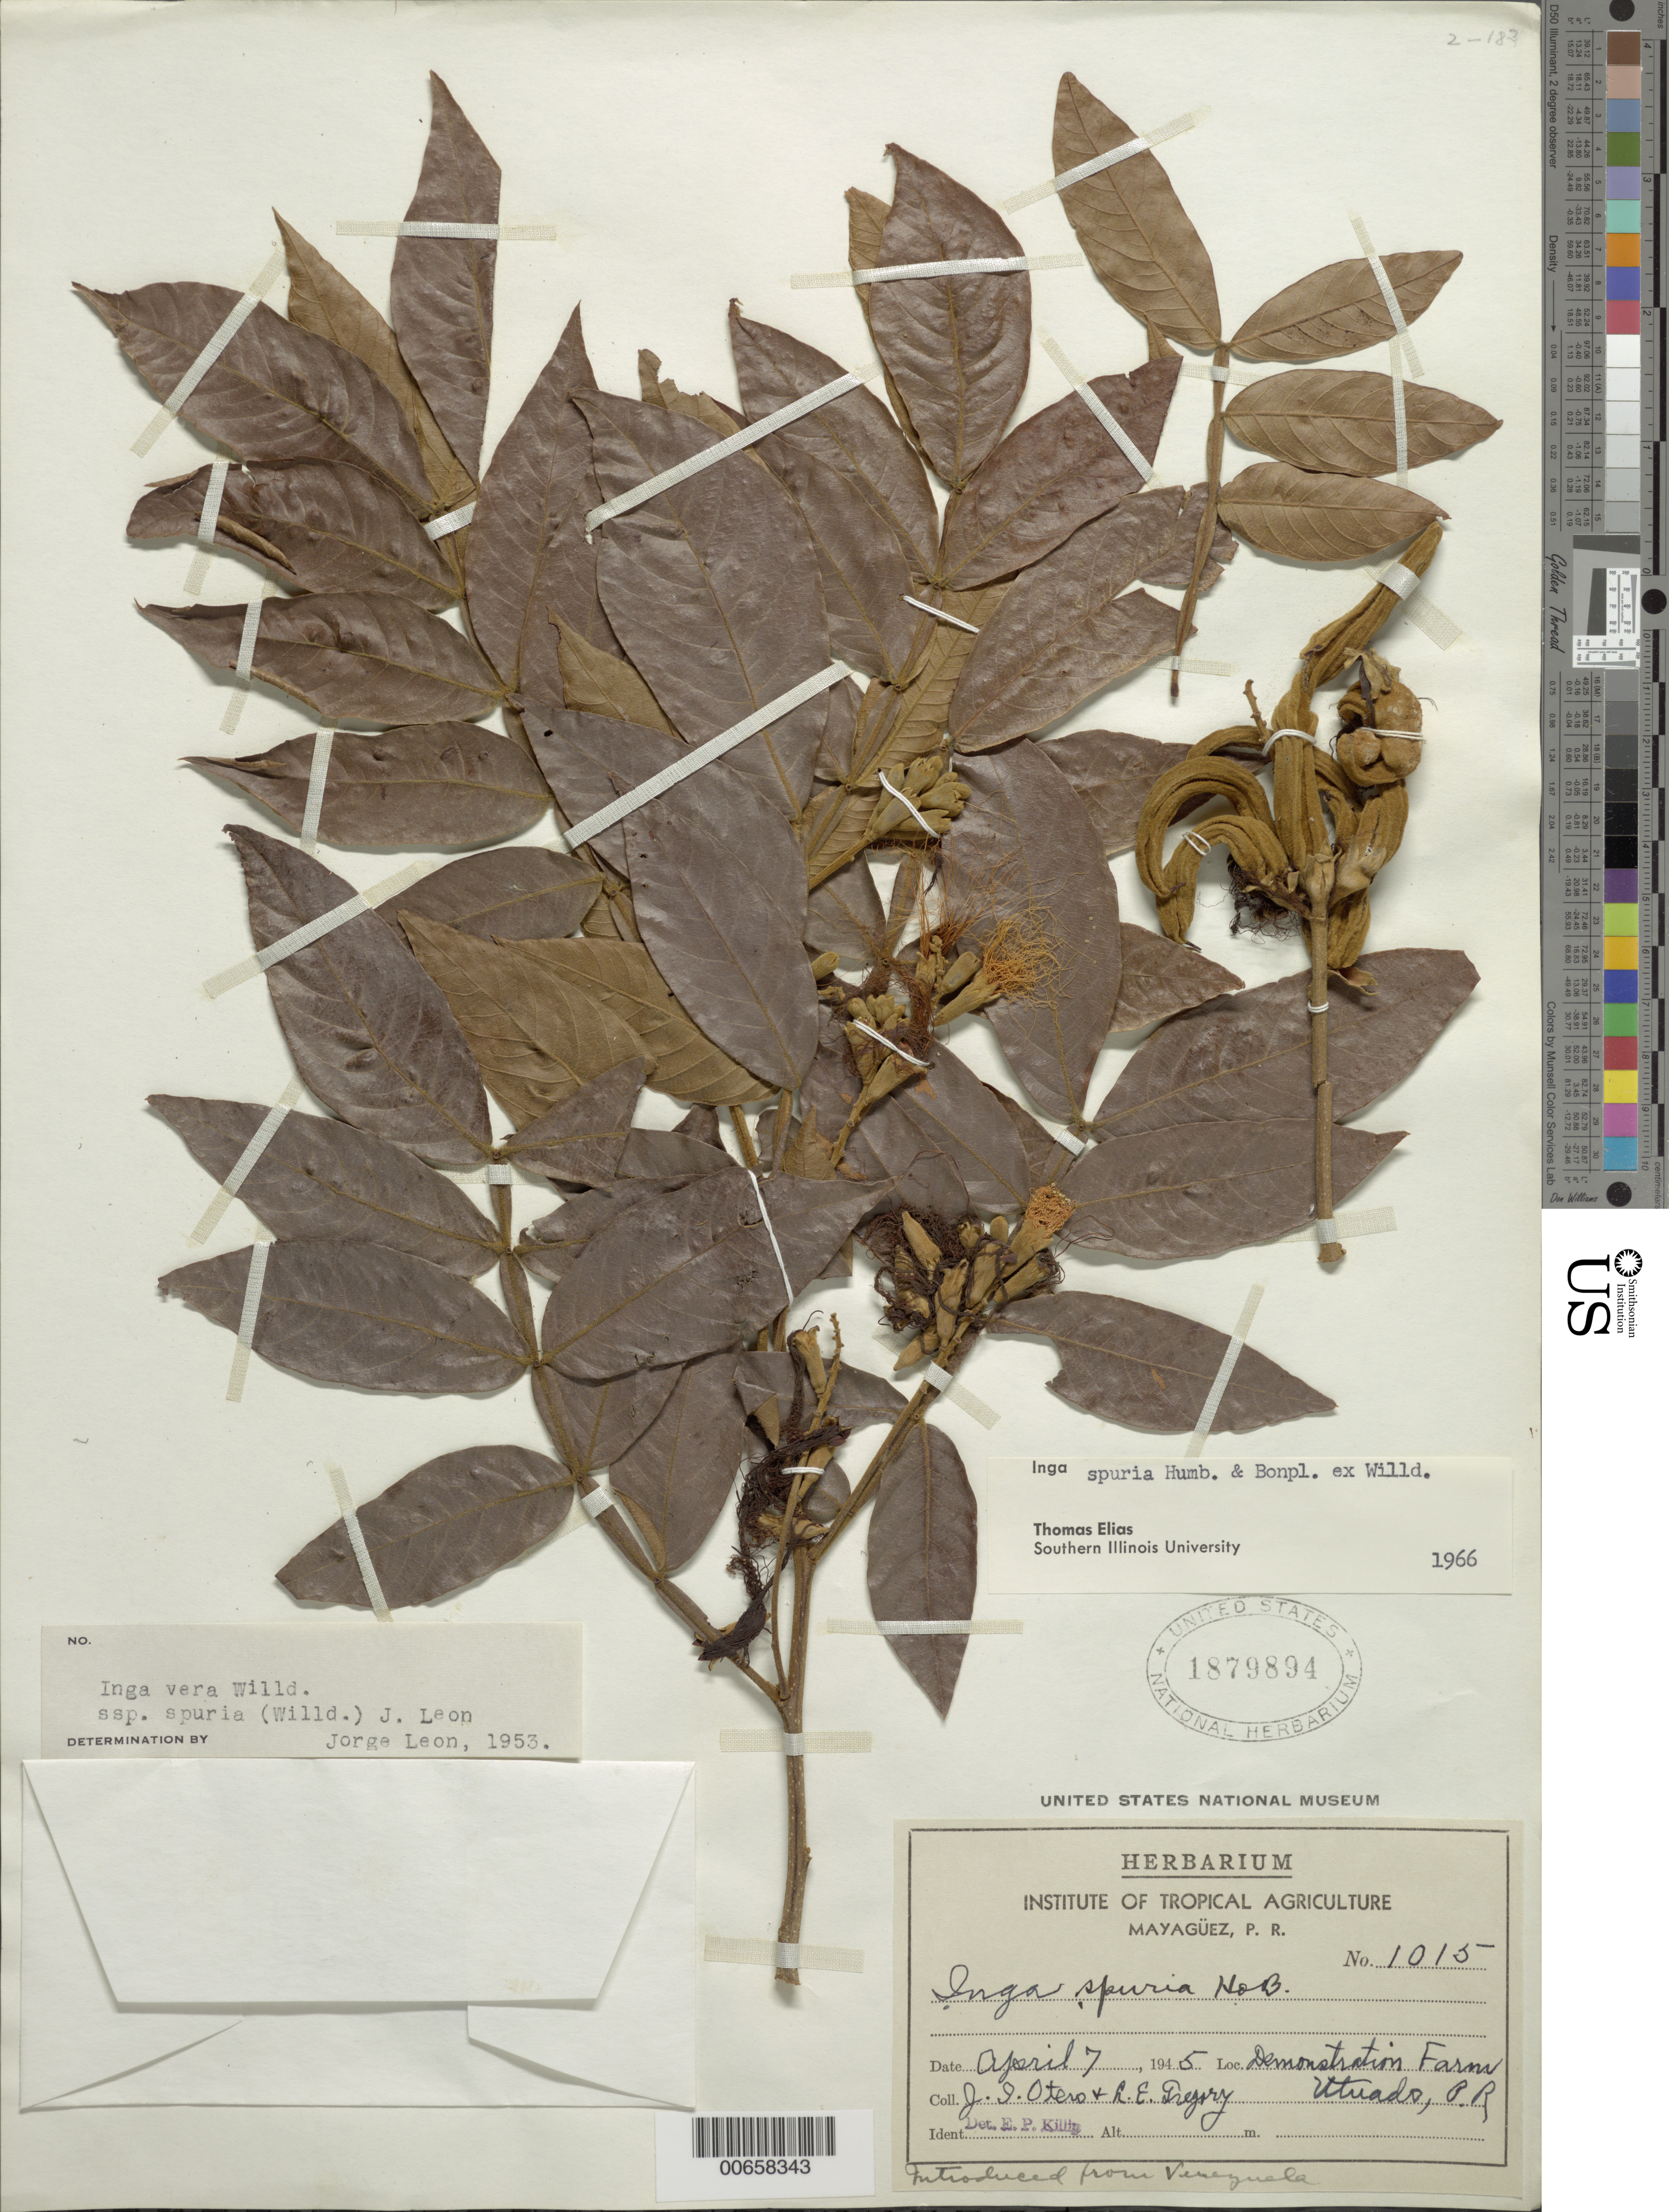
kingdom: Plantae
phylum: Tracheophyta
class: Magnoliopsida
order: Fabales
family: Fabaceae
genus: Inga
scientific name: Inga spuria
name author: Humb. & Bonpl.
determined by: Elias, T., (SIU), Southern Illinois University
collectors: J. Otero & L. E. Gregory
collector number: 1015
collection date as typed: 07 Apr 1945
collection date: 1945-04-07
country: Puerto Rico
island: Greater Antilles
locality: Utuado, Demonstration farm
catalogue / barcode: US 1879894